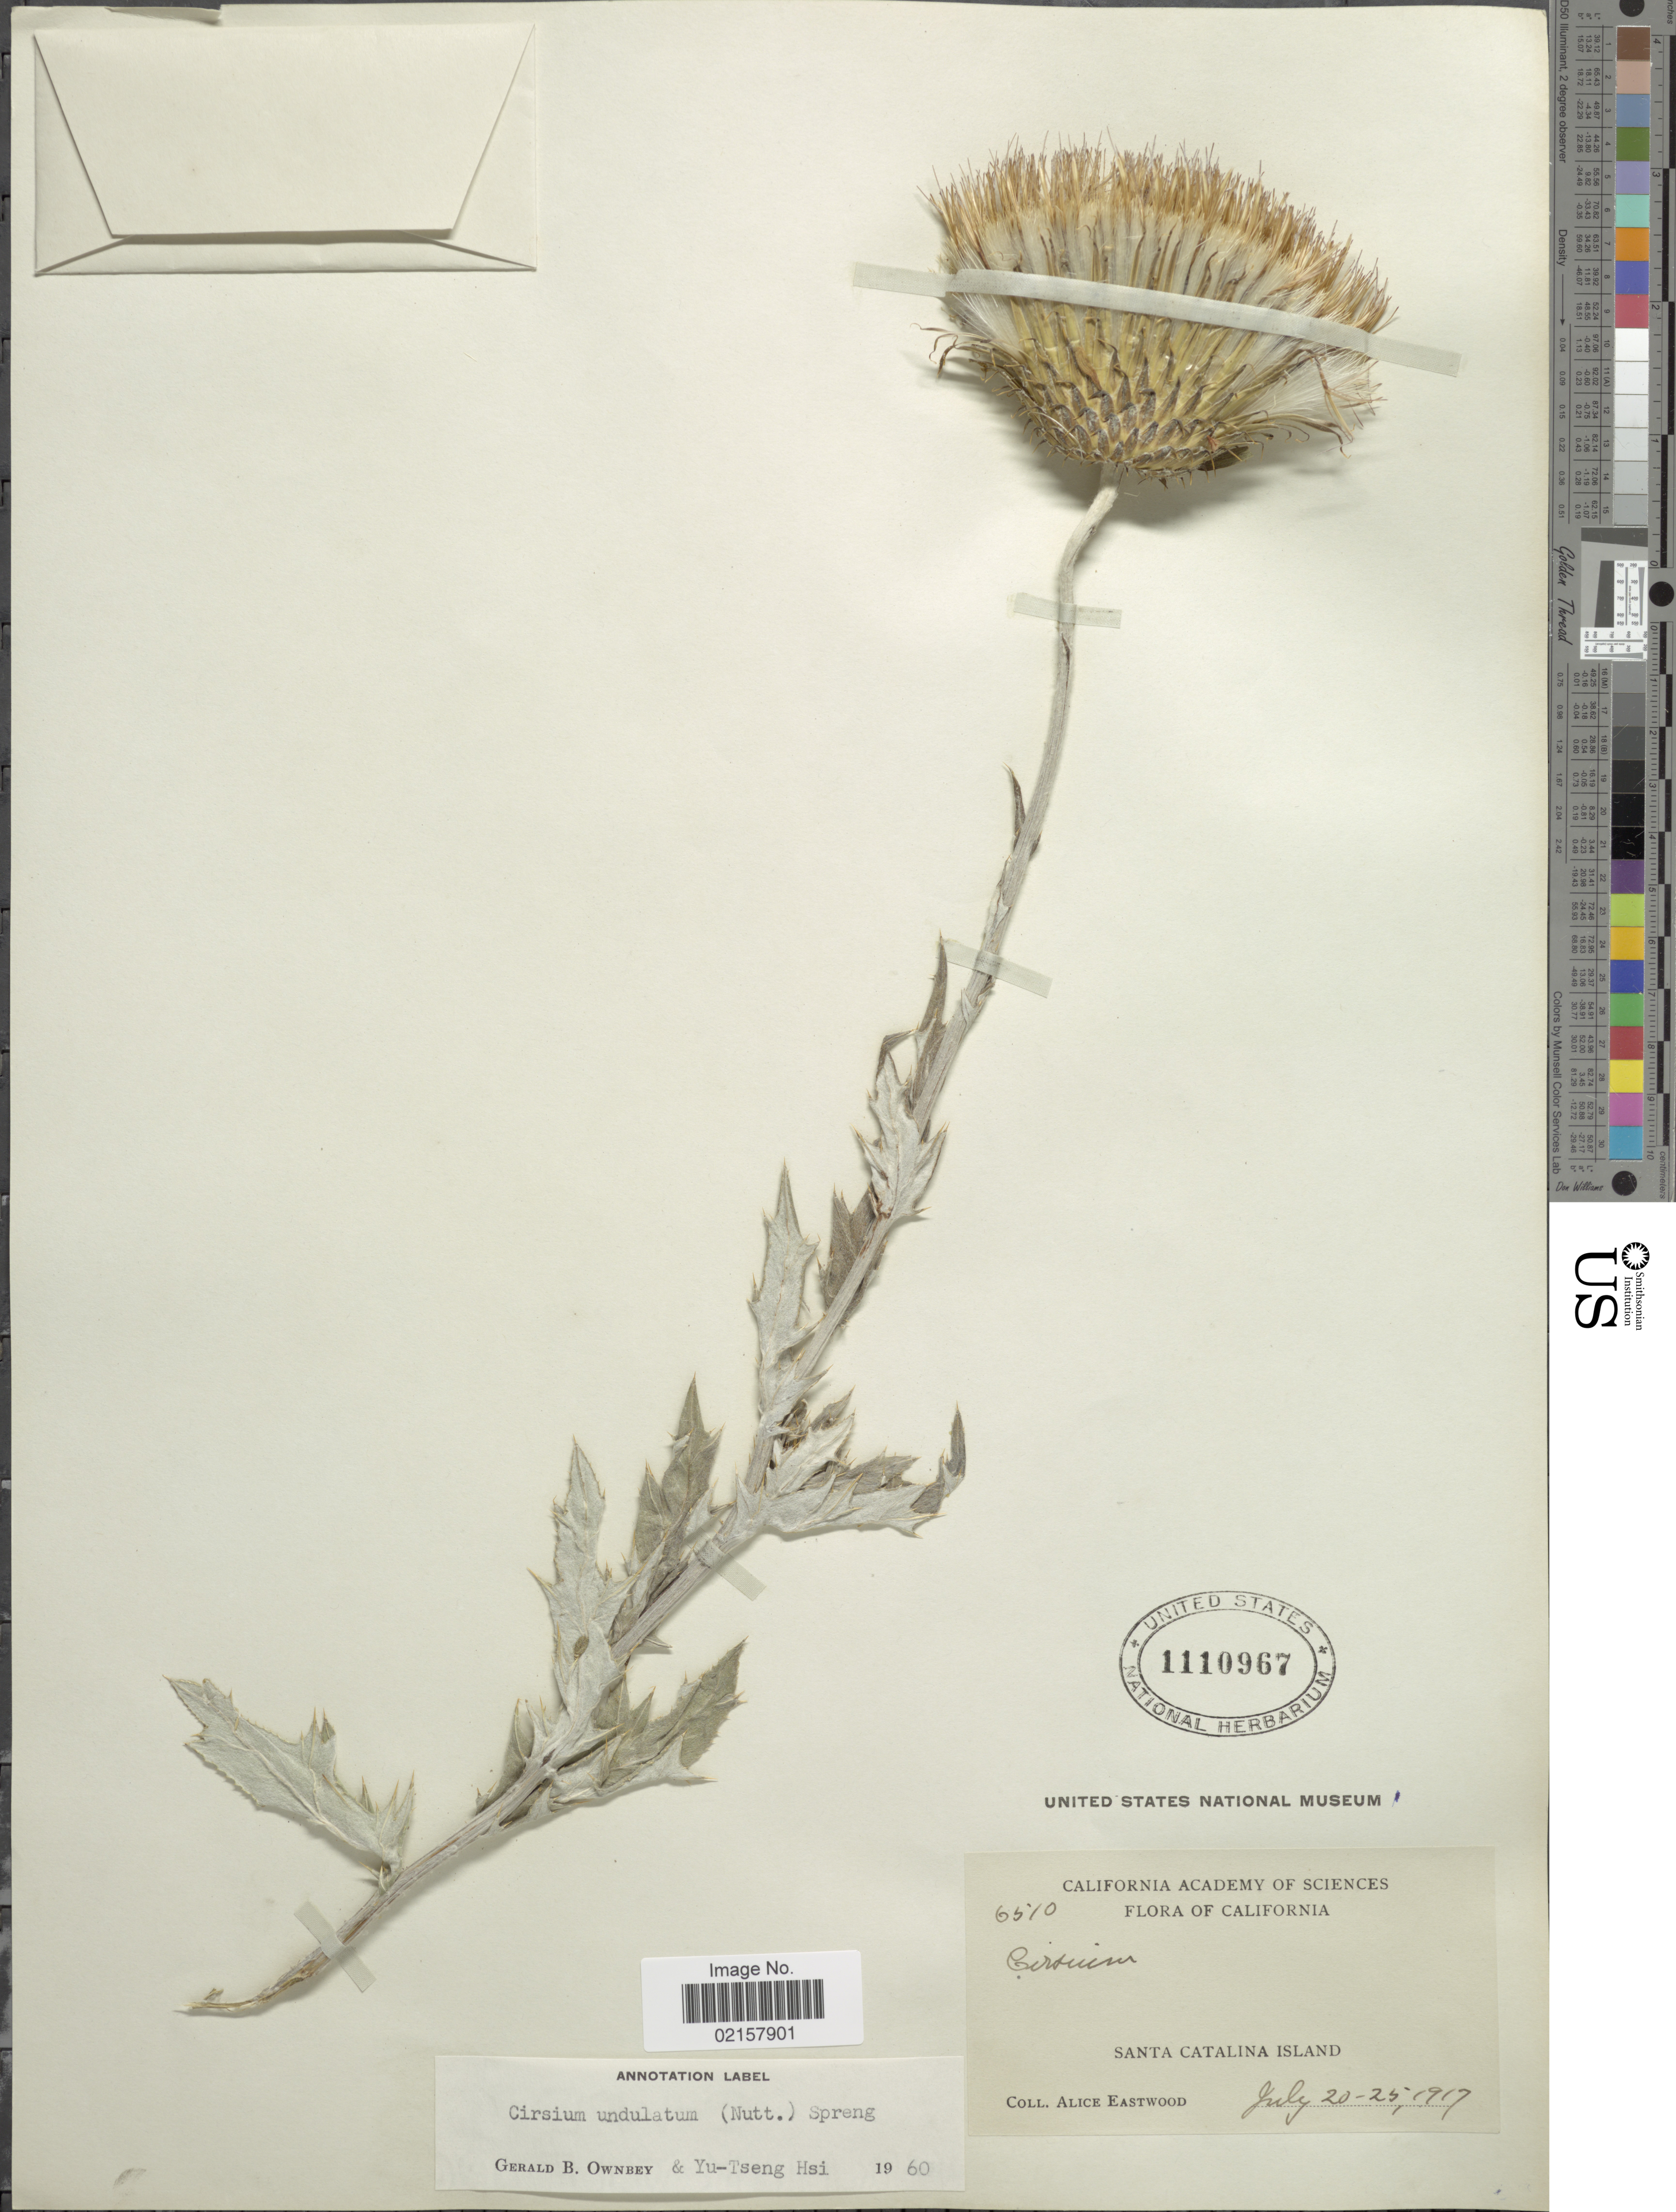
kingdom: Plantae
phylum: Tracheophyta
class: Magnoliopsida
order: Asterales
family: Asteraceae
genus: Cirsium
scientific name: Cirsium undulatum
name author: (Nutt.) Spreng.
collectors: A. Eastwood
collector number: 6510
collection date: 1917-07-20/1917-07-25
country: United States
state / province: California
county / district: Los Angeles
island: Santa Catalina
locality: Santa Catalina Island.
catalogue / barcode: US 1110967